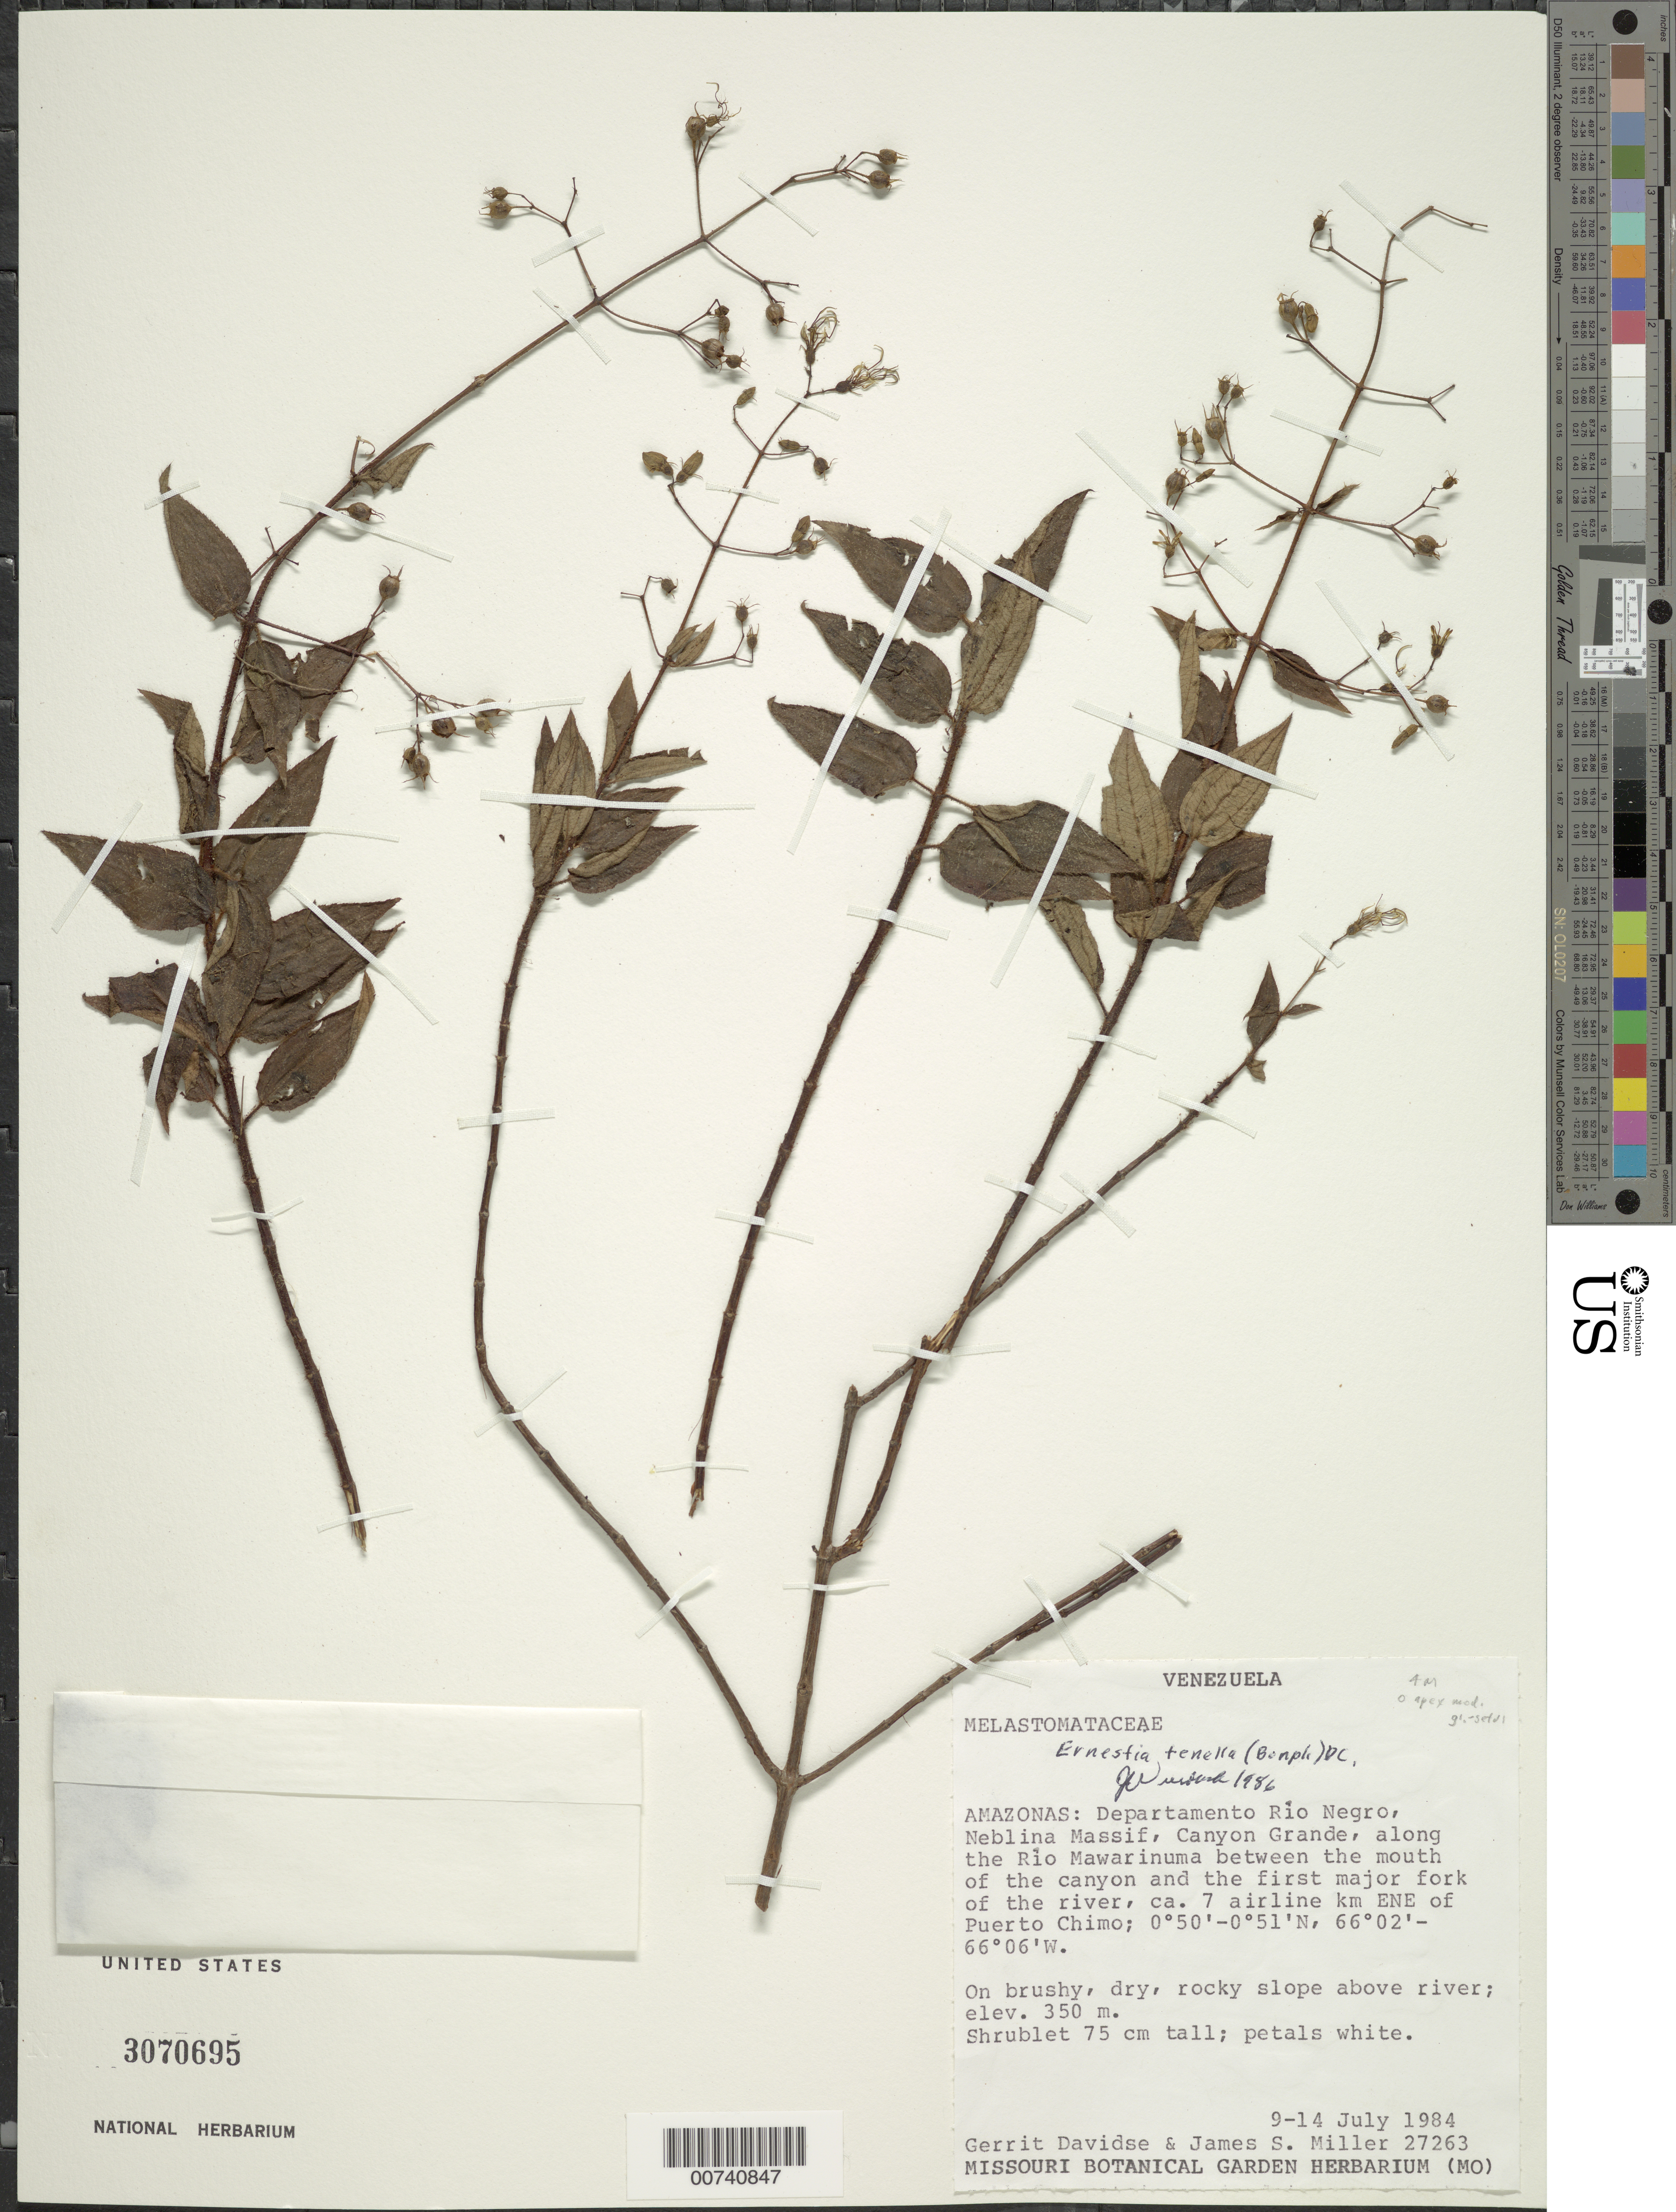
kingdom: Plantae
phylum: Tracheophyta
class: Magnoliopsida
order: Myrtales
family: Melastomataceae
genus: Ernestia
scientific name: Ernestia tenella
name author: (Bonpl.) DC.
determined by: Wurdack, John J., (US), US (UNITED STATES)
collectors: G. Davidse & J. S. Miller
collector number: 27263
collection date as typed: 9-Jul-84 to 14-Jul-84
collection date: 1984-07-09/1984-07-14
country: Venezuela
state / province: Amazonas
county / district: Río Negro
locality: Neblina Massif, Canyon Grande, along Río Mawarinuma, 7 airline km E-NE of Puerto Chimo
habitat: Brushy, dry, rocky slope above river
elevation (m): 350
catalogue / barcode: US 3070695